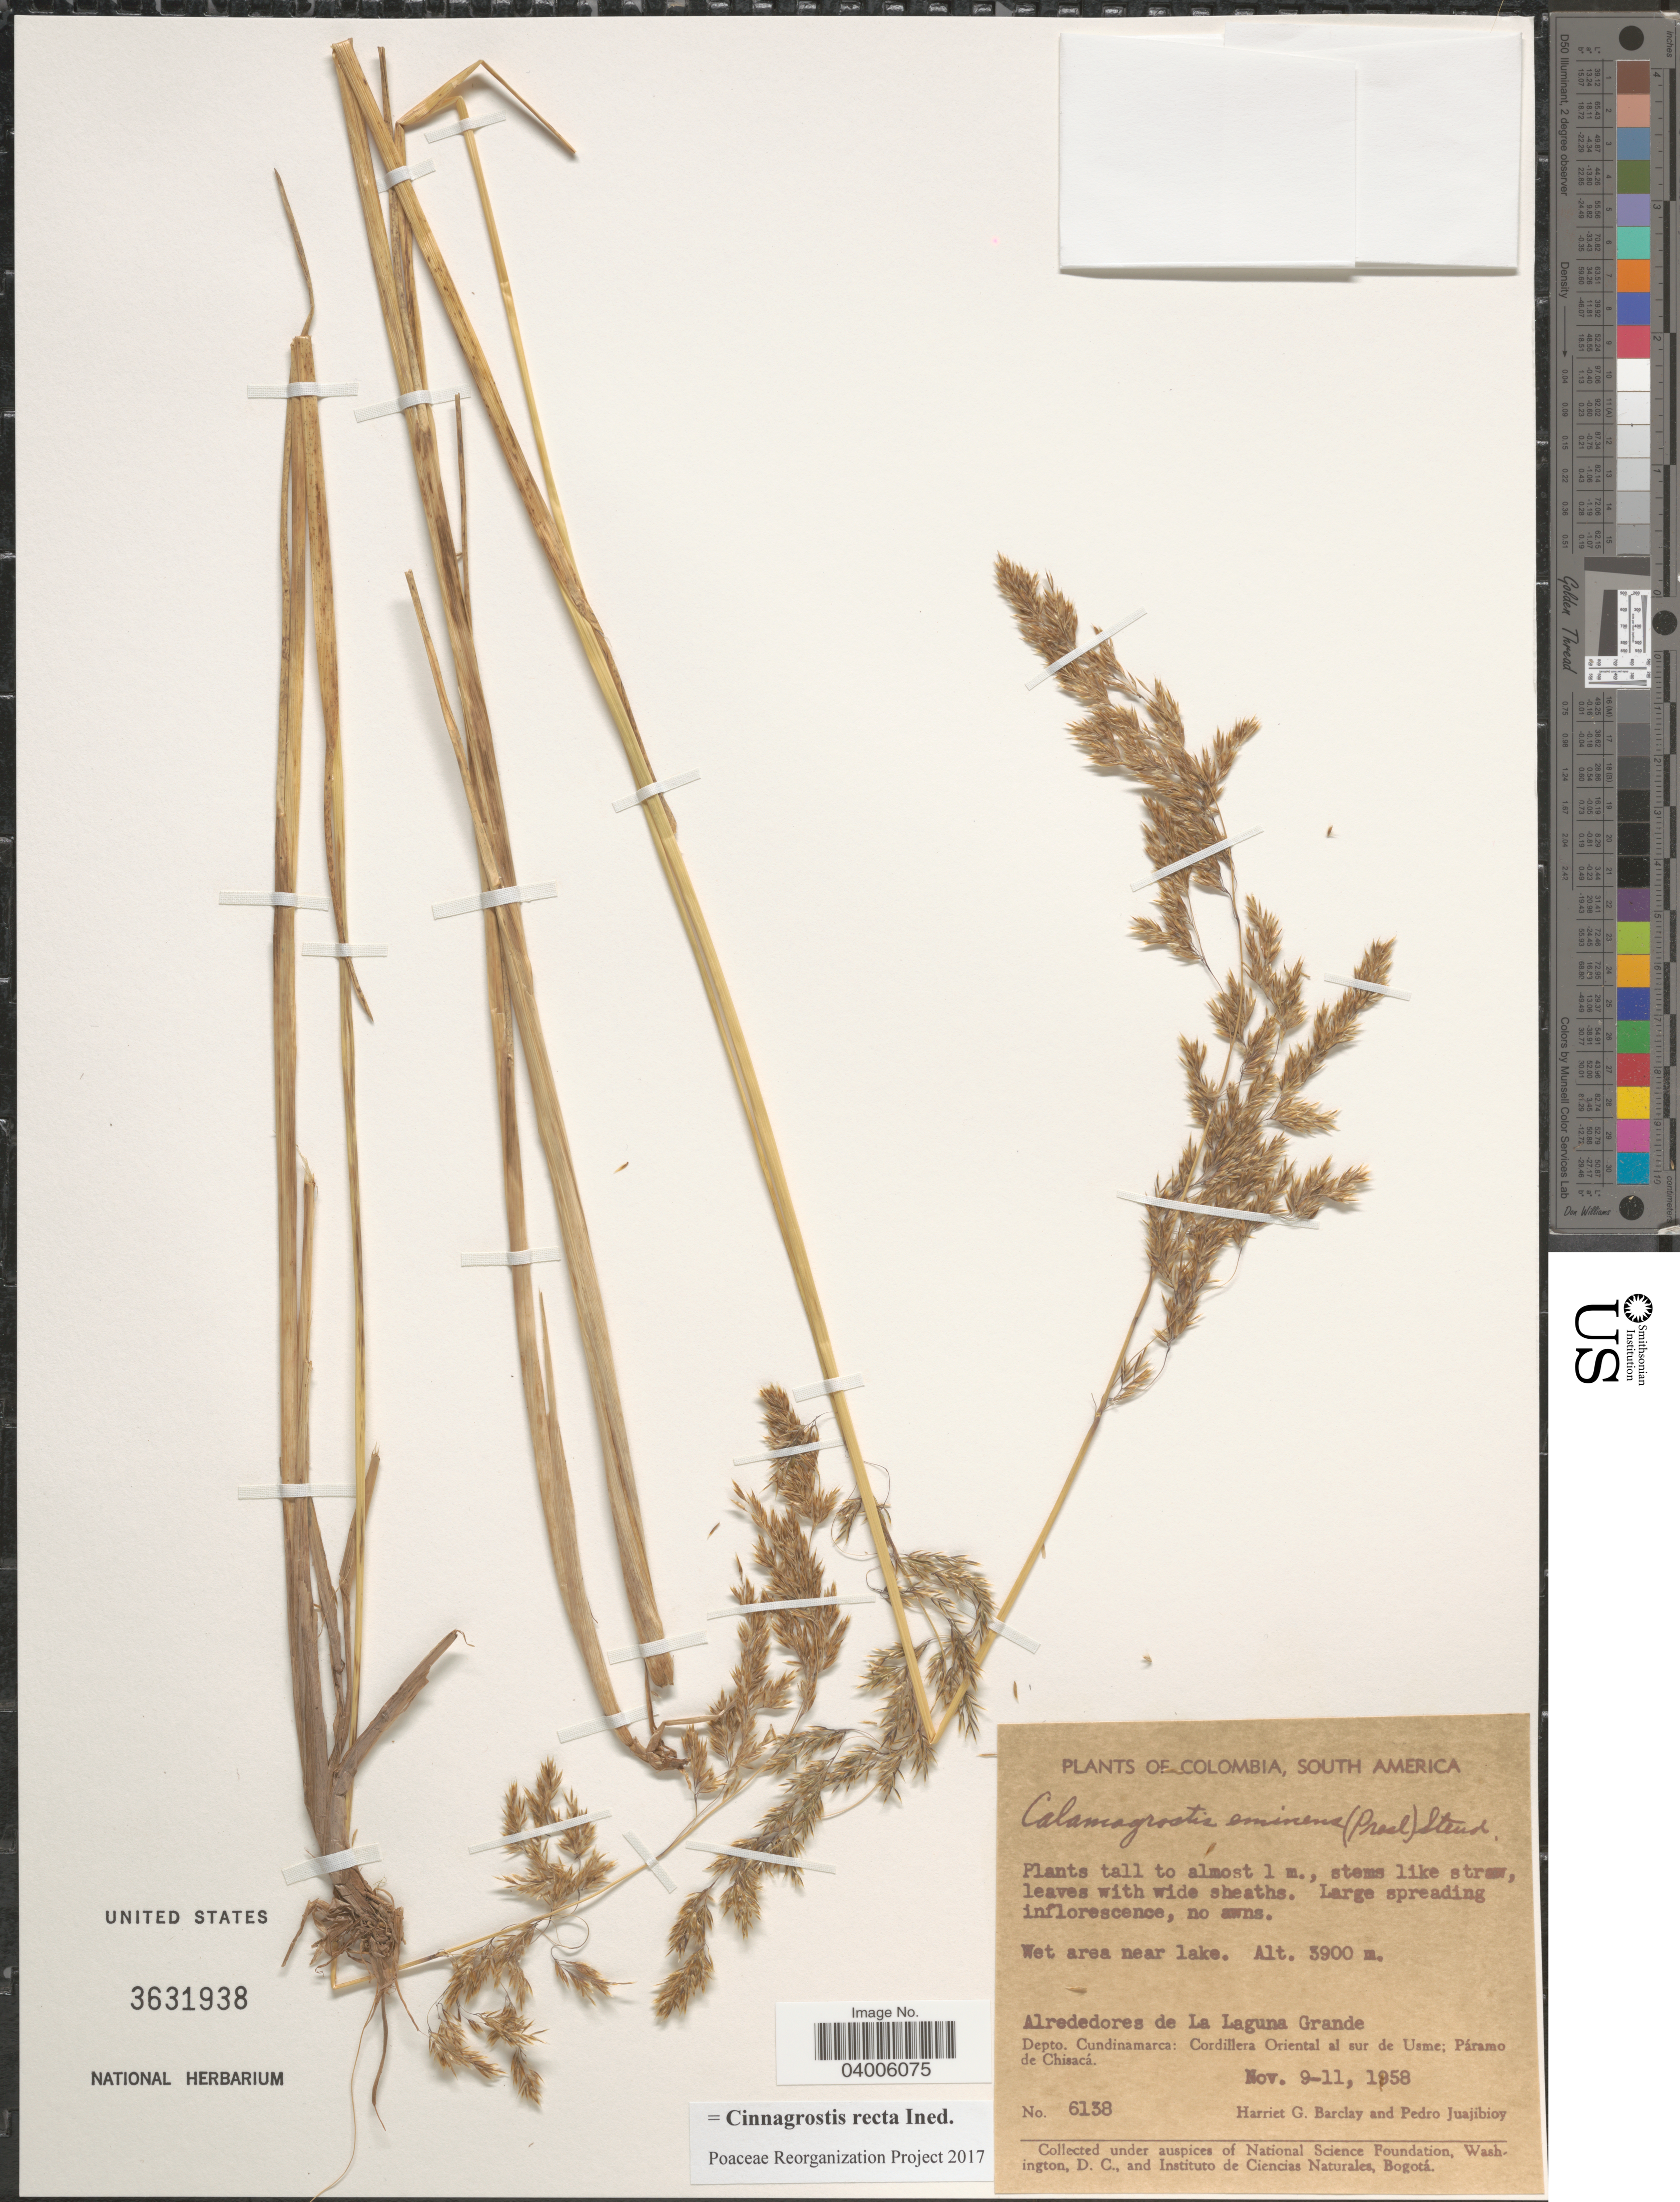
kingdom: Plantae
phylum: Tracheophyta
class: Liliopsida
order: Poales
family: Poaceae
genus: Cinnagrostis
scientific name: Cinnagrostis recta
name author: (Kunth) P.M. Peterson et al.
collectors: H. G. Barclay & P. Juajibioy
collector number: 6138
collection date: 1958-11-09/1958-11-11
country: Colombia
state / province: Cundinamarca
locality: Alrededores de La Laguna Grande. Depto. Cundinamarca: Cordillera Oriental al sur de Usme; Páramo de Chisacá.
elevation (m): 3900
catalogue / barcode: US 3631938